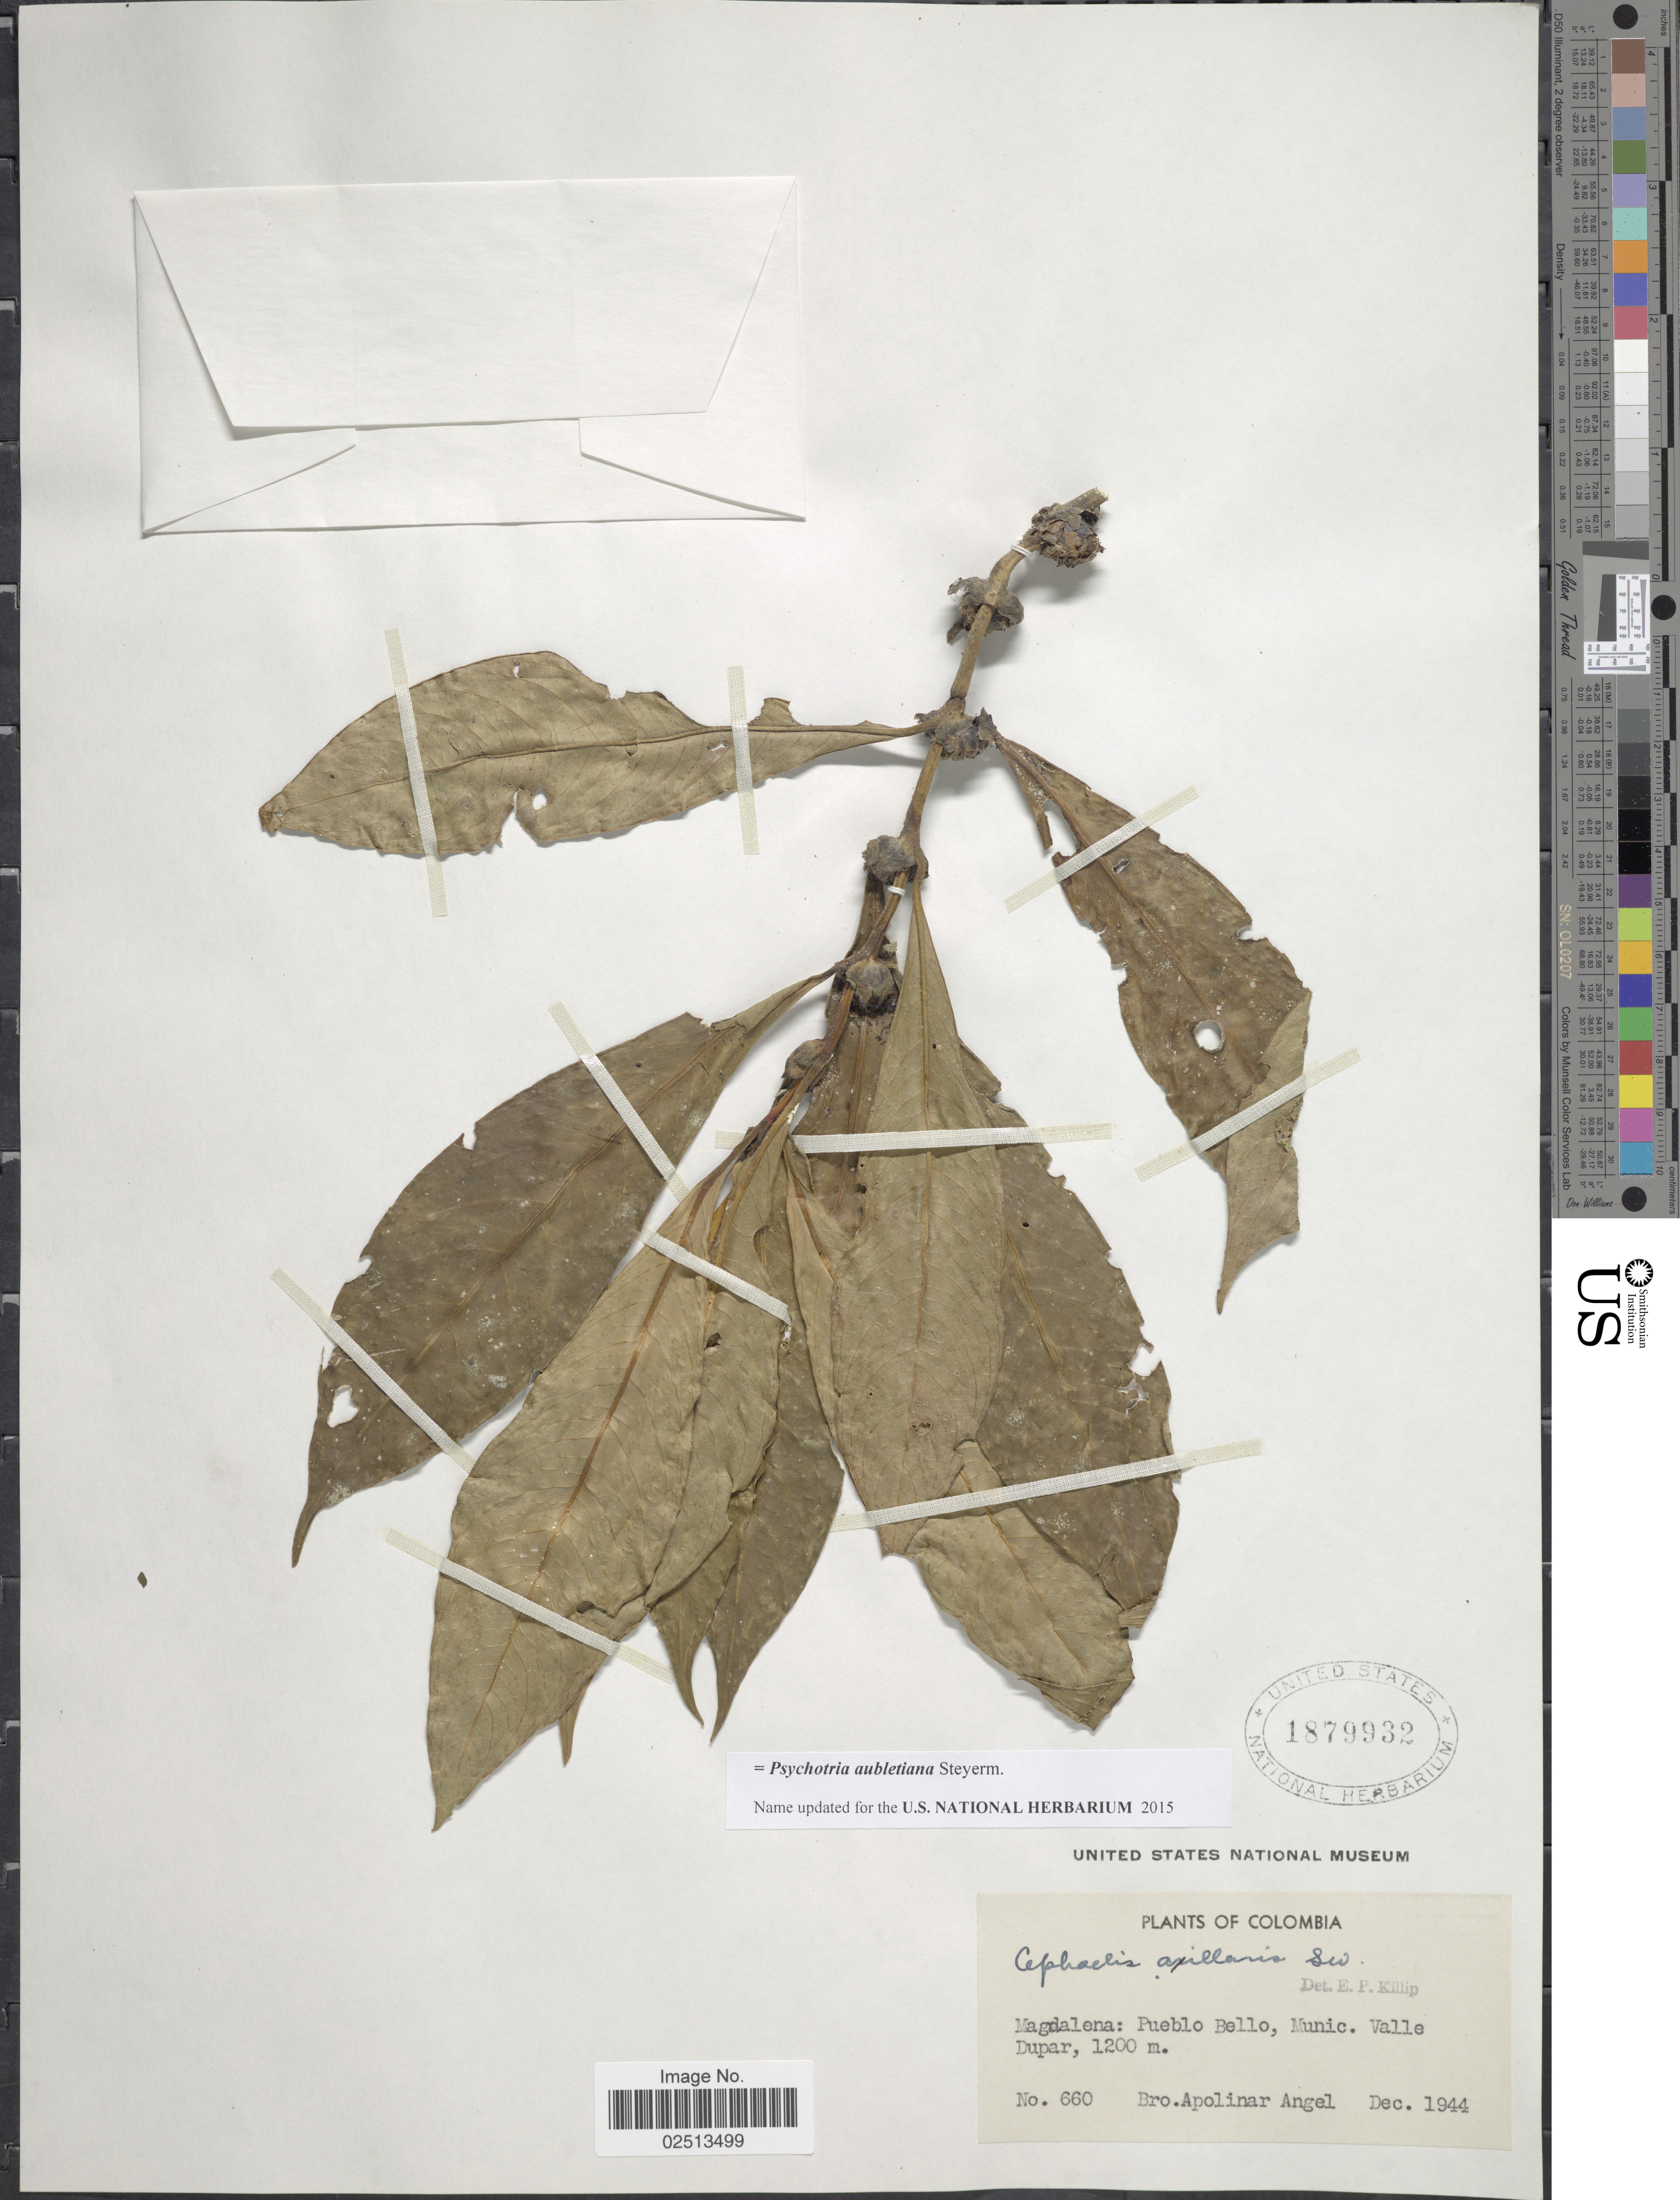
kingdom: Plantae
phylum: Tracheophyta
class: Magnoliopsida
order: Gentianales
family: Rubiaceae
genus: Psychotria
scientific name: Psychotria aubletiana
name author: Steyerm.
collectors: Bro. Apolinar A.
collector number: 660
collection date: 1944-12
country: Colombia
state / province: Magdalena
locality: Pueblo Bello, Munic. Valle Dupar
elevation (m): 1200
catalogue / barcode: US 1879932